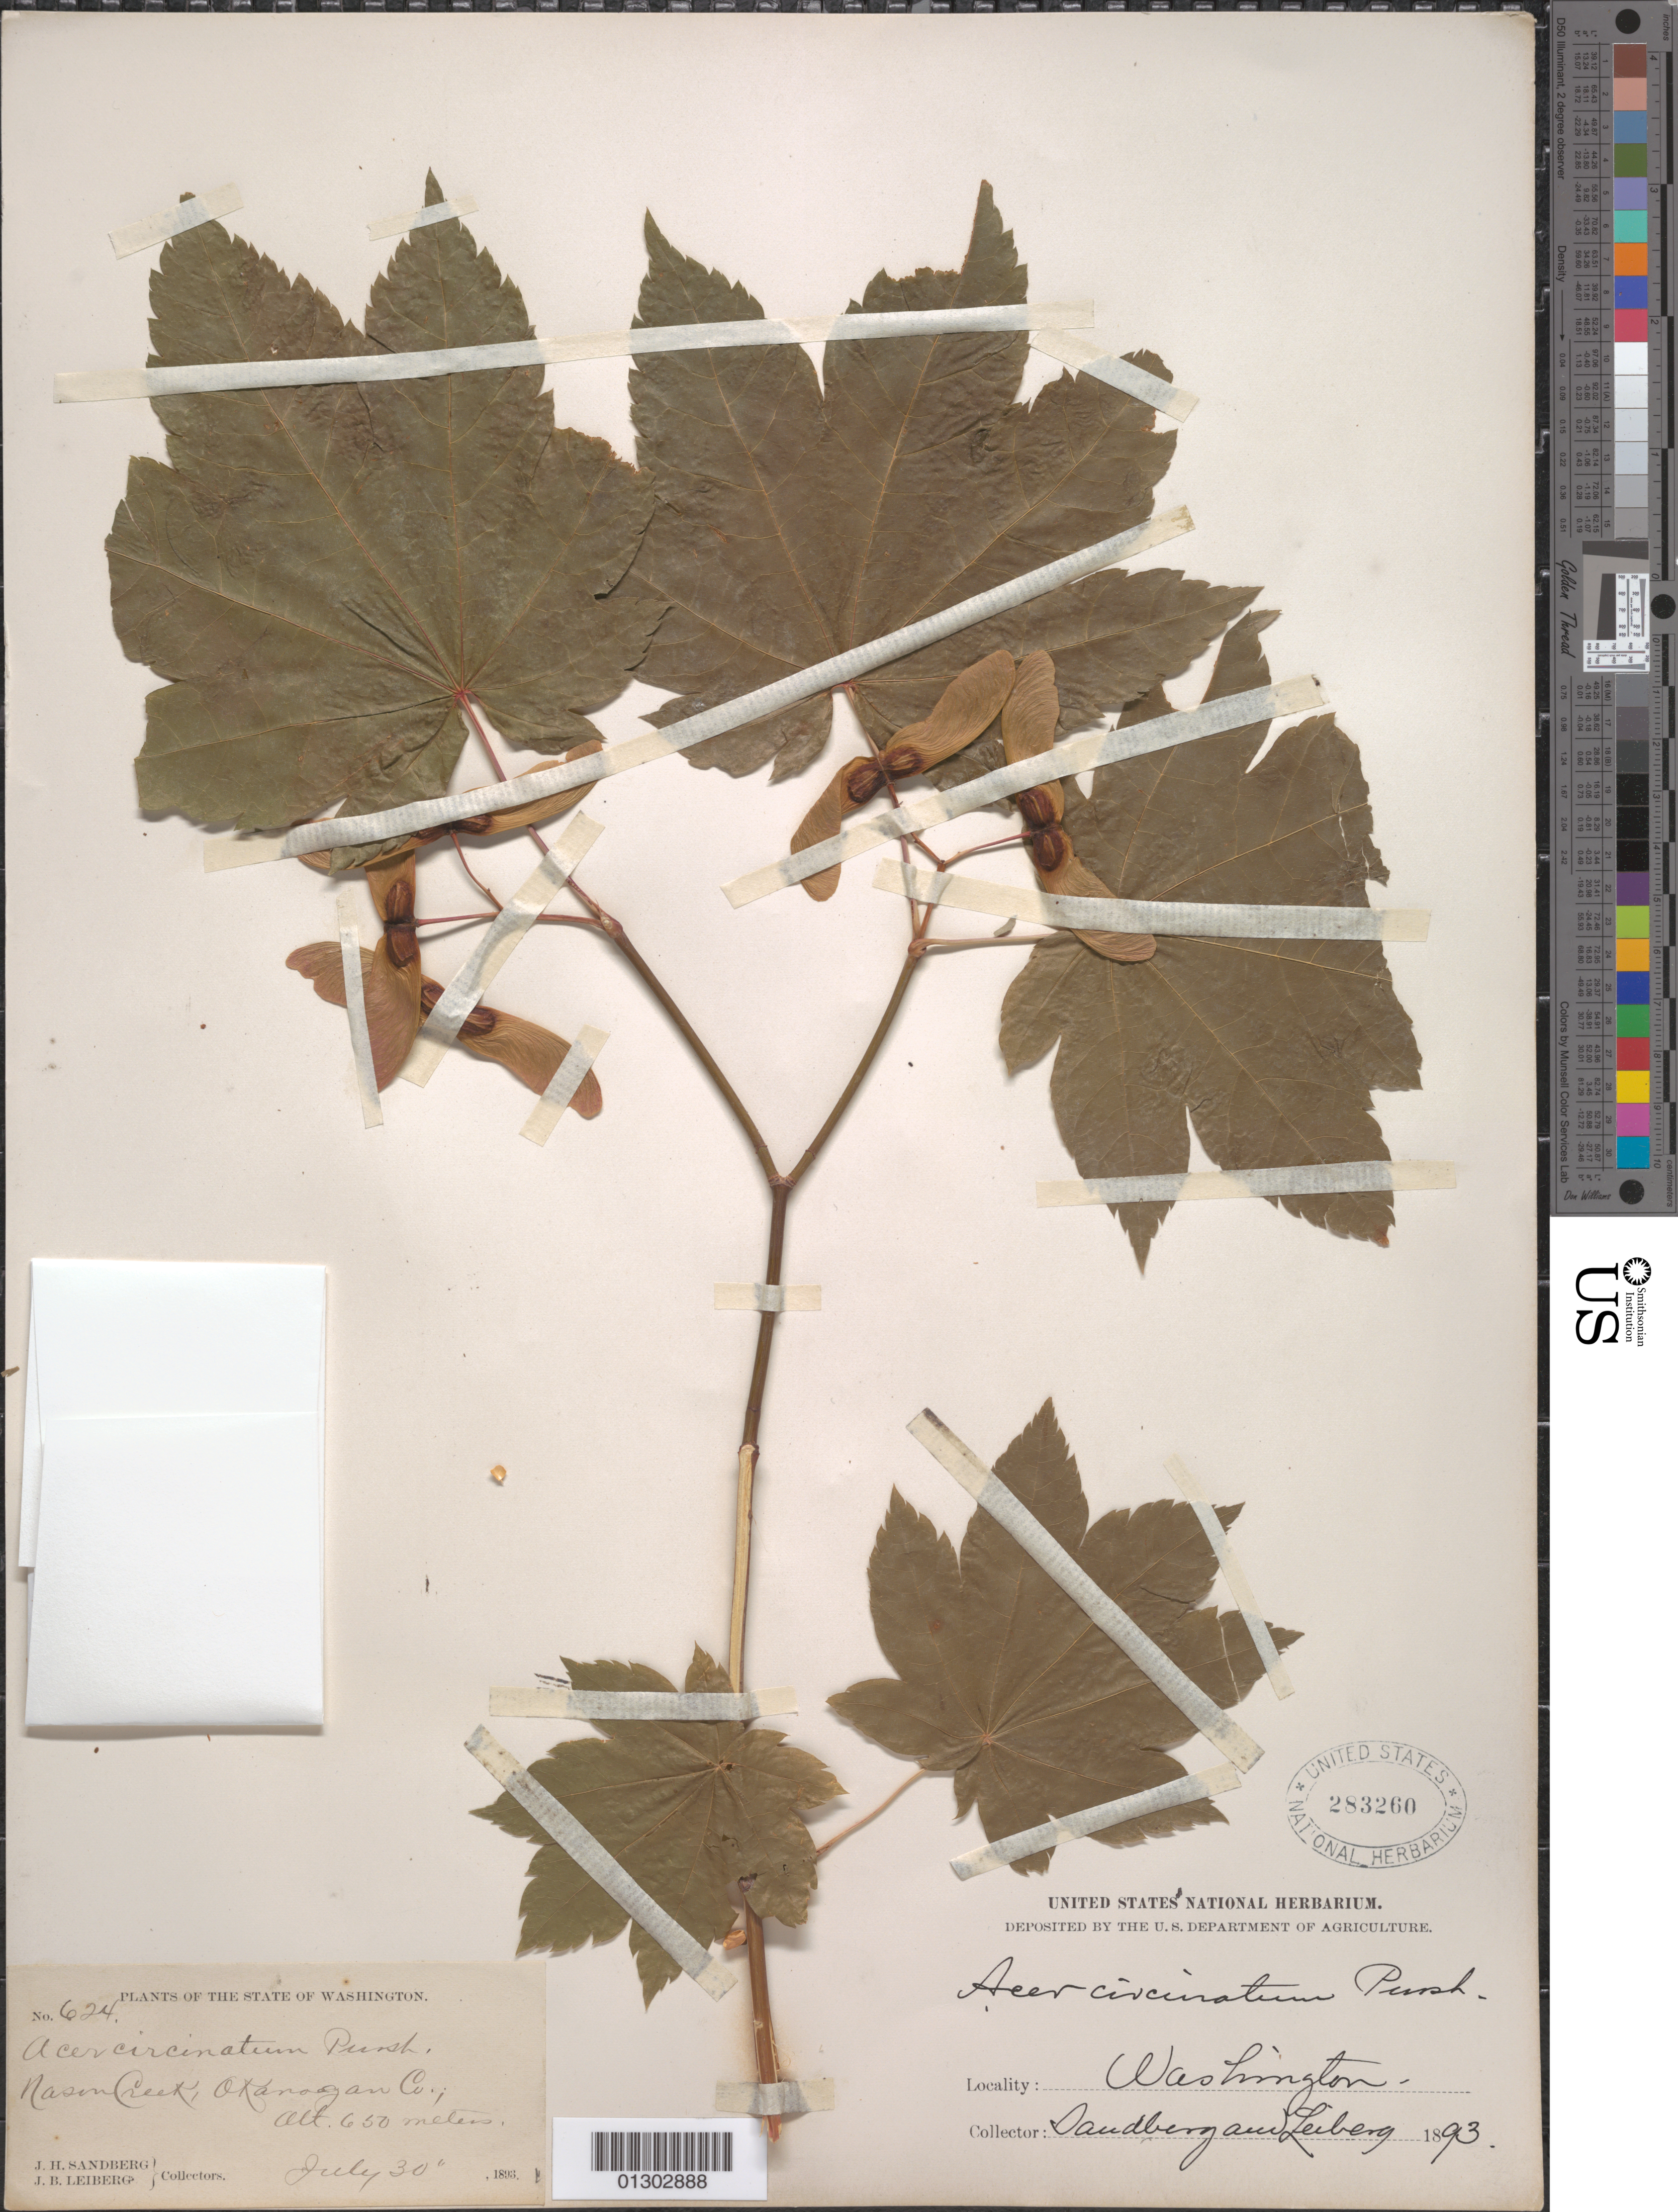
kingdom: Plantae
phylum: Tracheophyta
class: Magnoliopsida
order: Sapindales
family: Sapindaceae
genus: Acer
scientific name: Acer circinatum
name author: Pursh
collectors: J. H. Sandberg & J. Leiberg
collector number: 624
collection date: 1893-07-30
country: United States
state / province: Washington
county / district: Okanogan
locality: Okanogan Co., Nason Creek.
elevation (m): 650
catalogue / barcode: US 283260